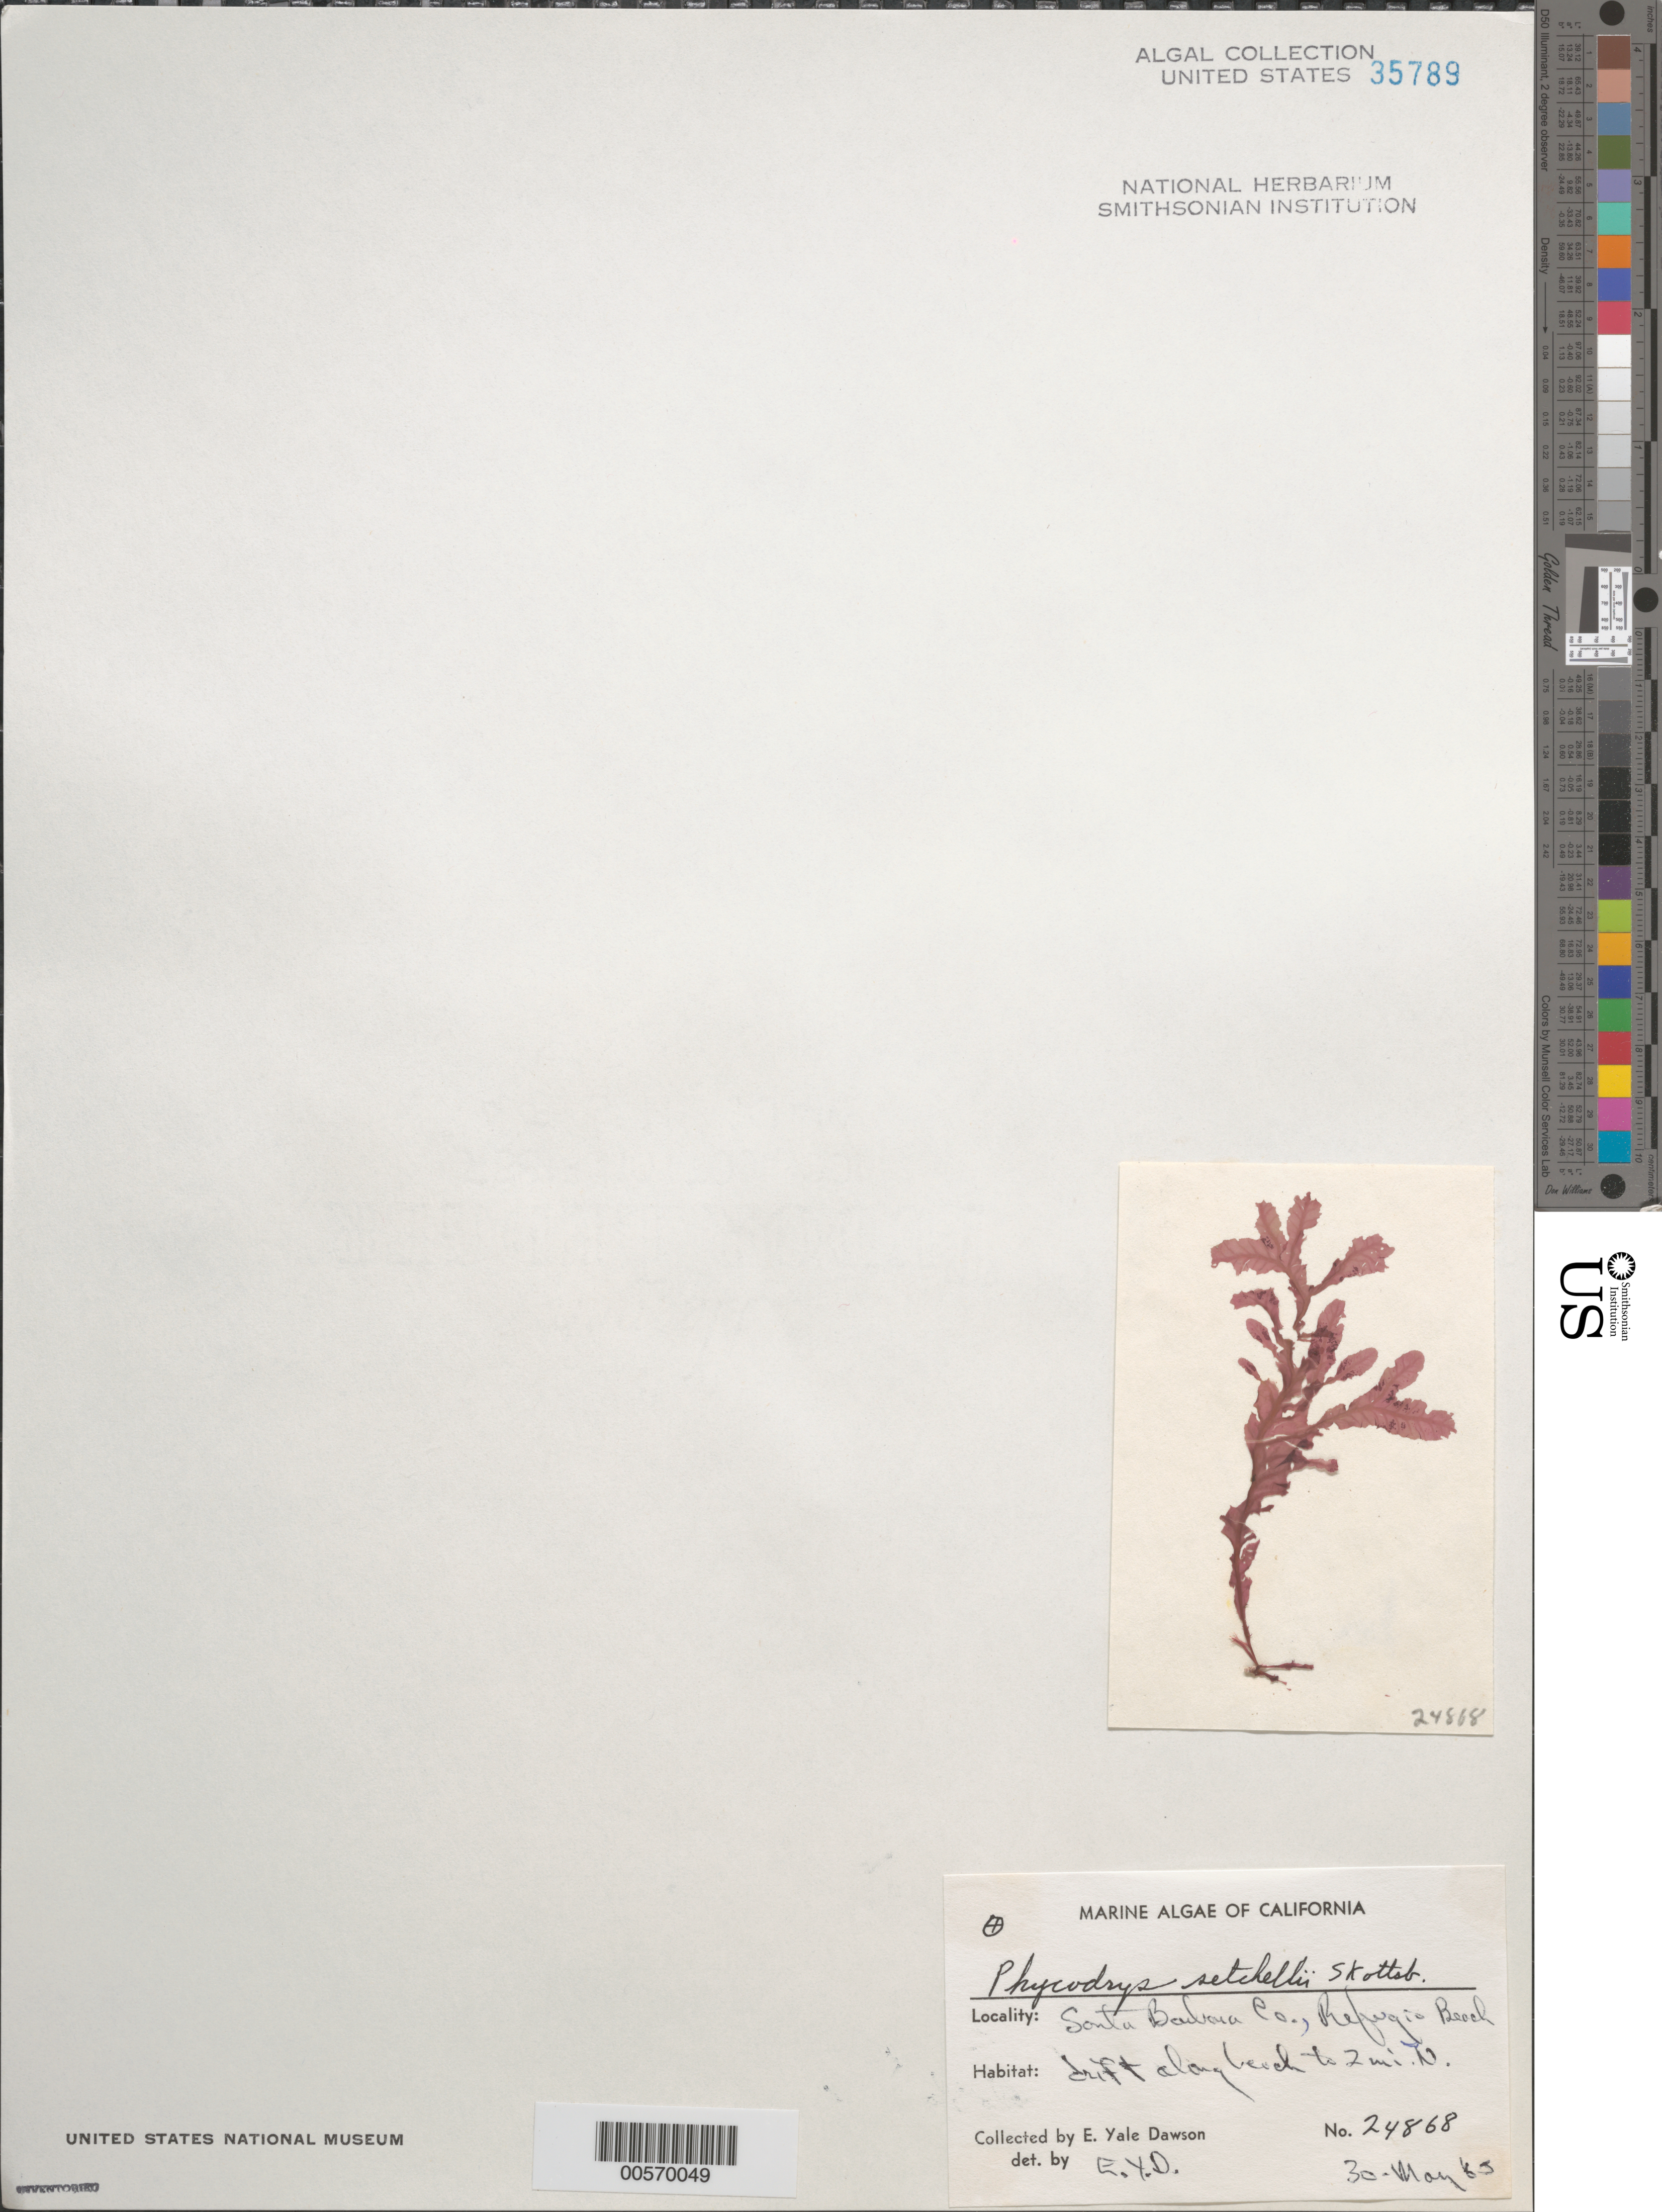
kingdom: Plantae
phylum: Rhodophyta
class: Florideophyceae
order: Ceramiales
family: Delesseriaceae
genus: Phycodrys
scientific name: Phycodrys setchellii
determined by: Dawson, E. Y.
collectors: E. Y. Dawson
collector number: EYD 24868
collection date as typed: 30 May 1965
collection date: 1965-05-30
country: United States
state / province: California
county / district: Santa Barbara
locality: Refugio Beach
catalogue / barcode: US 35789